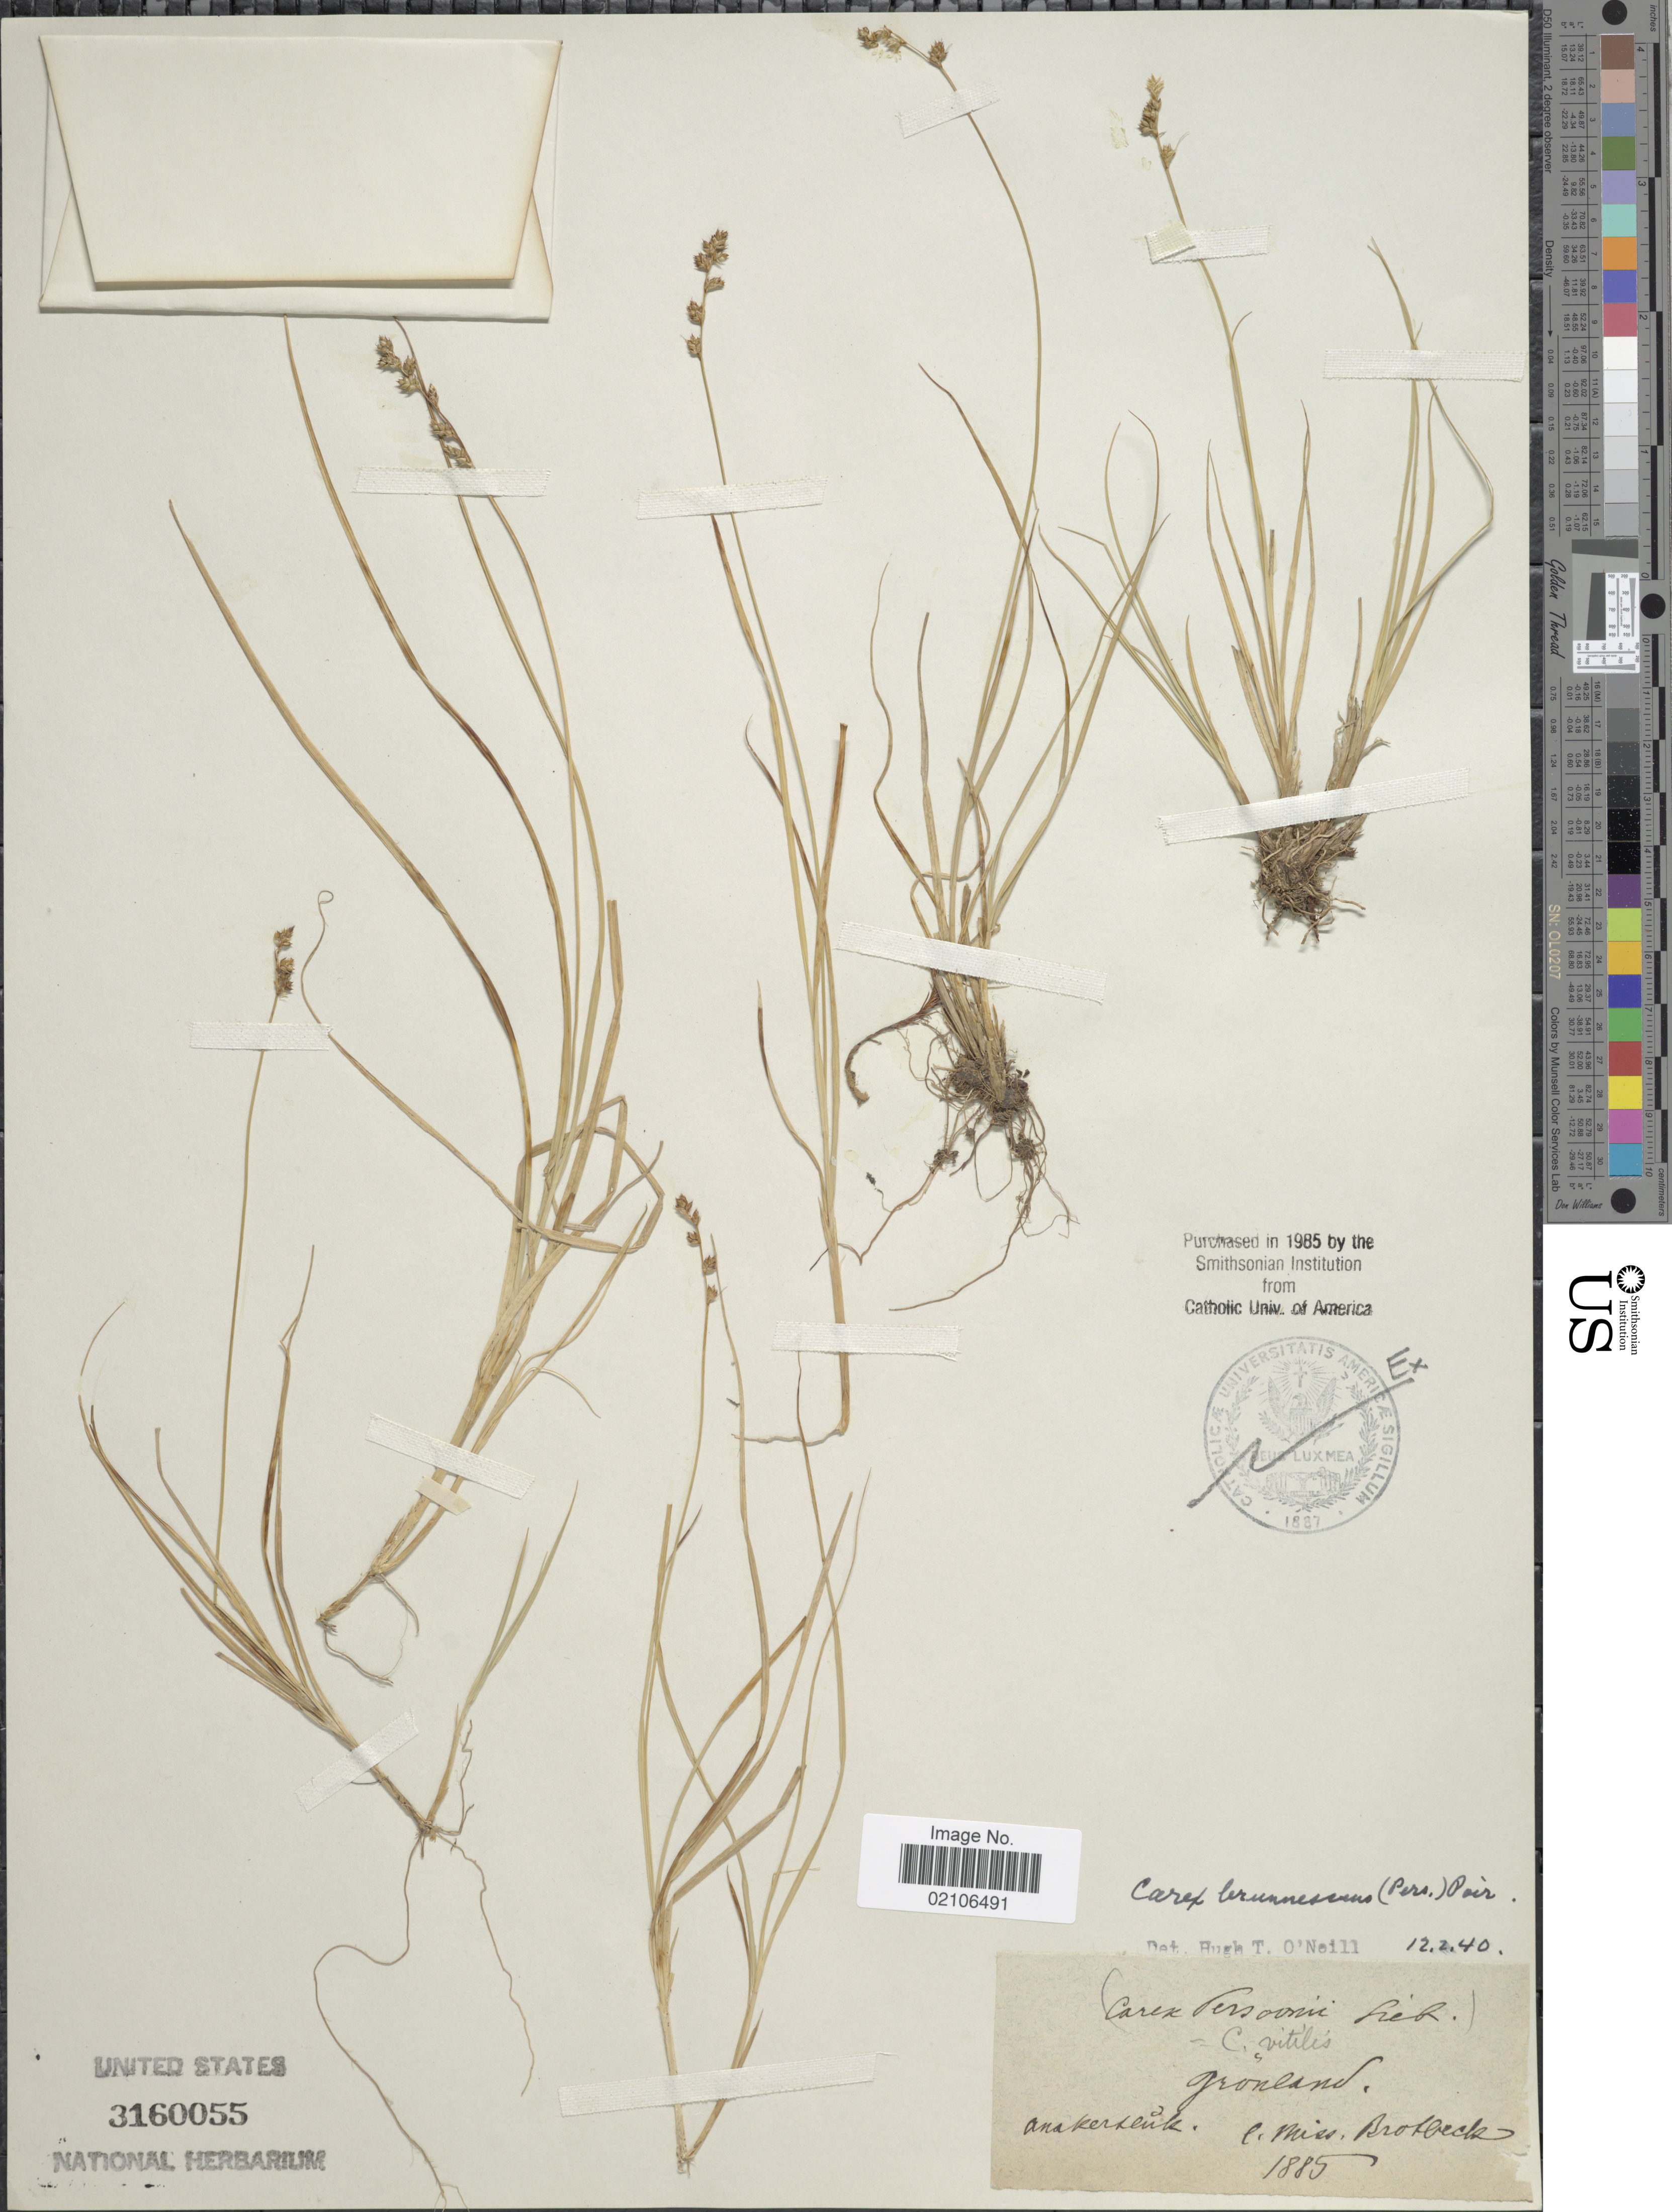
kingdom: Plantae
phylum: Tracheophyta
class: Liliopsida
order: Poales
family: Cyperaceae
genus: Carex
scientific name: Carex brunnescens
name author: (Pers.) Poir.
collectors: Brotbeck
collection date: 1885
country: Greenland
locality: Anakerteink [interpreted]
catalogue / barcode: US 3160055